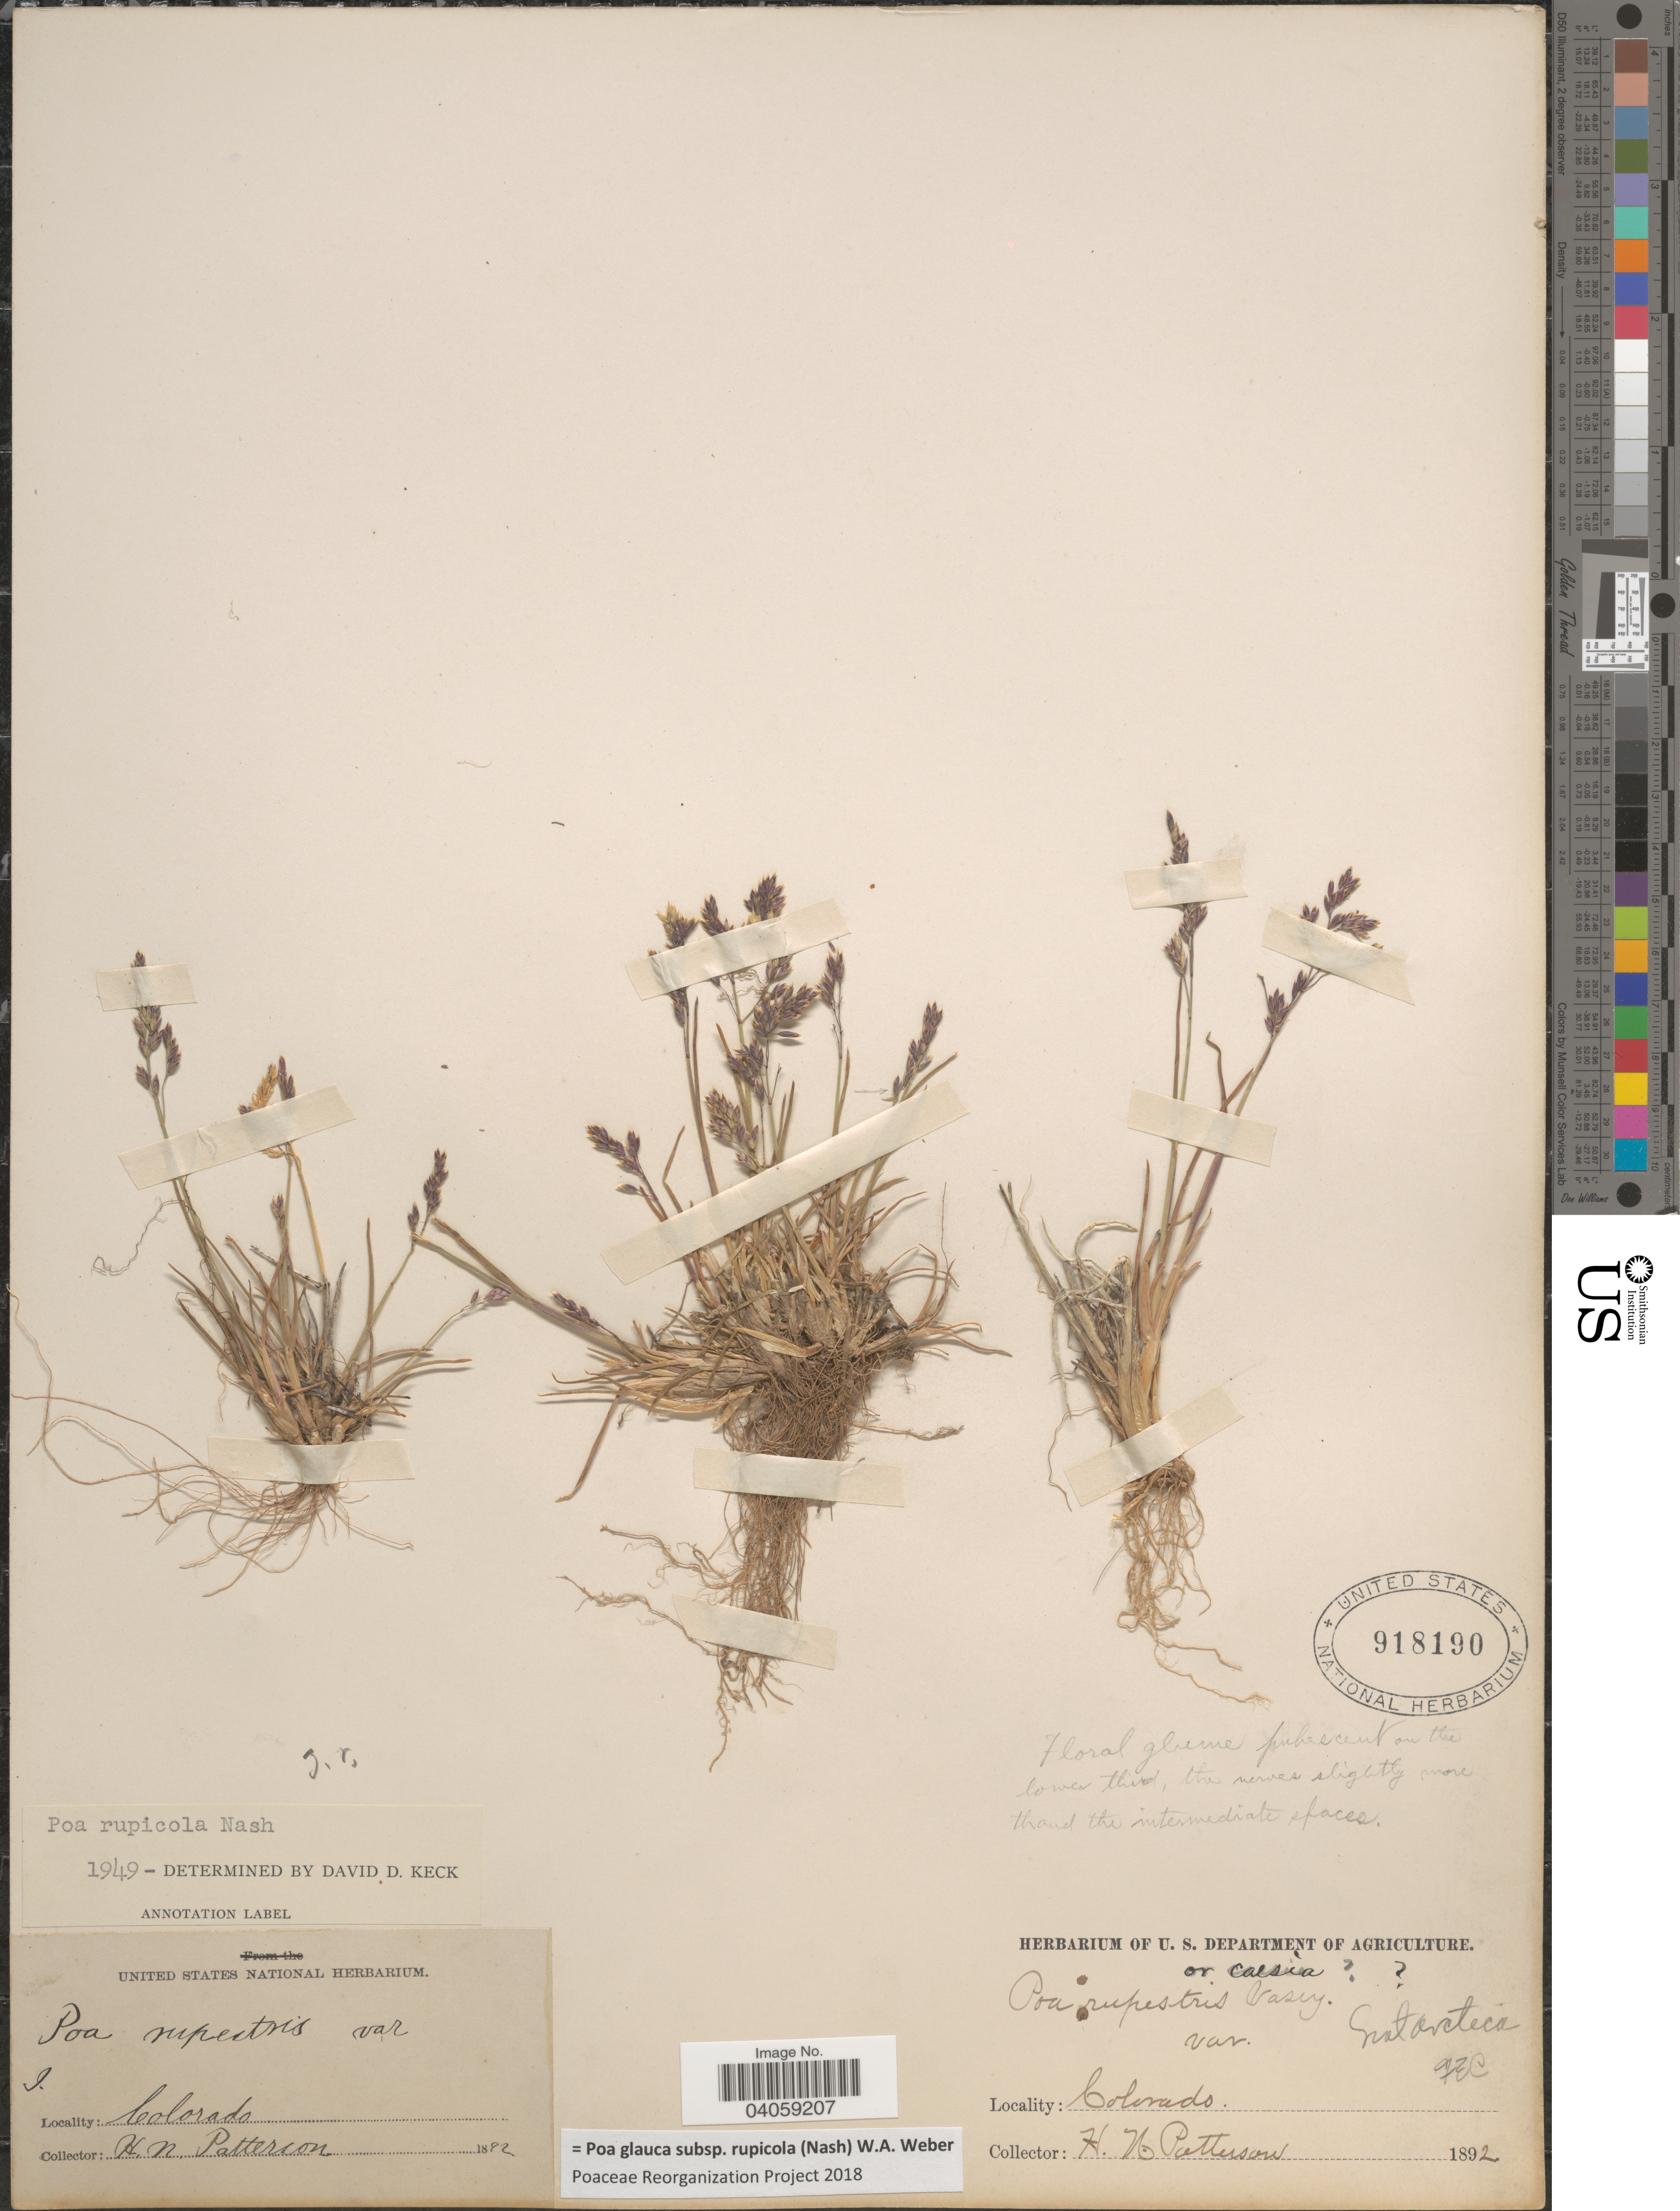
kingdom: Plantae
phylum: Tracheophyta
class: Liliopsida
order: Poales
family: Poaceae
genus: Poa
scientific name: Poa glauca subsp. rupicola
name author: (Nash) W.A. Weber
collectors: H. N. Patterson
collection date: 1892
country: United States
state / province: Colorado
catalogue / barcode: US 918190